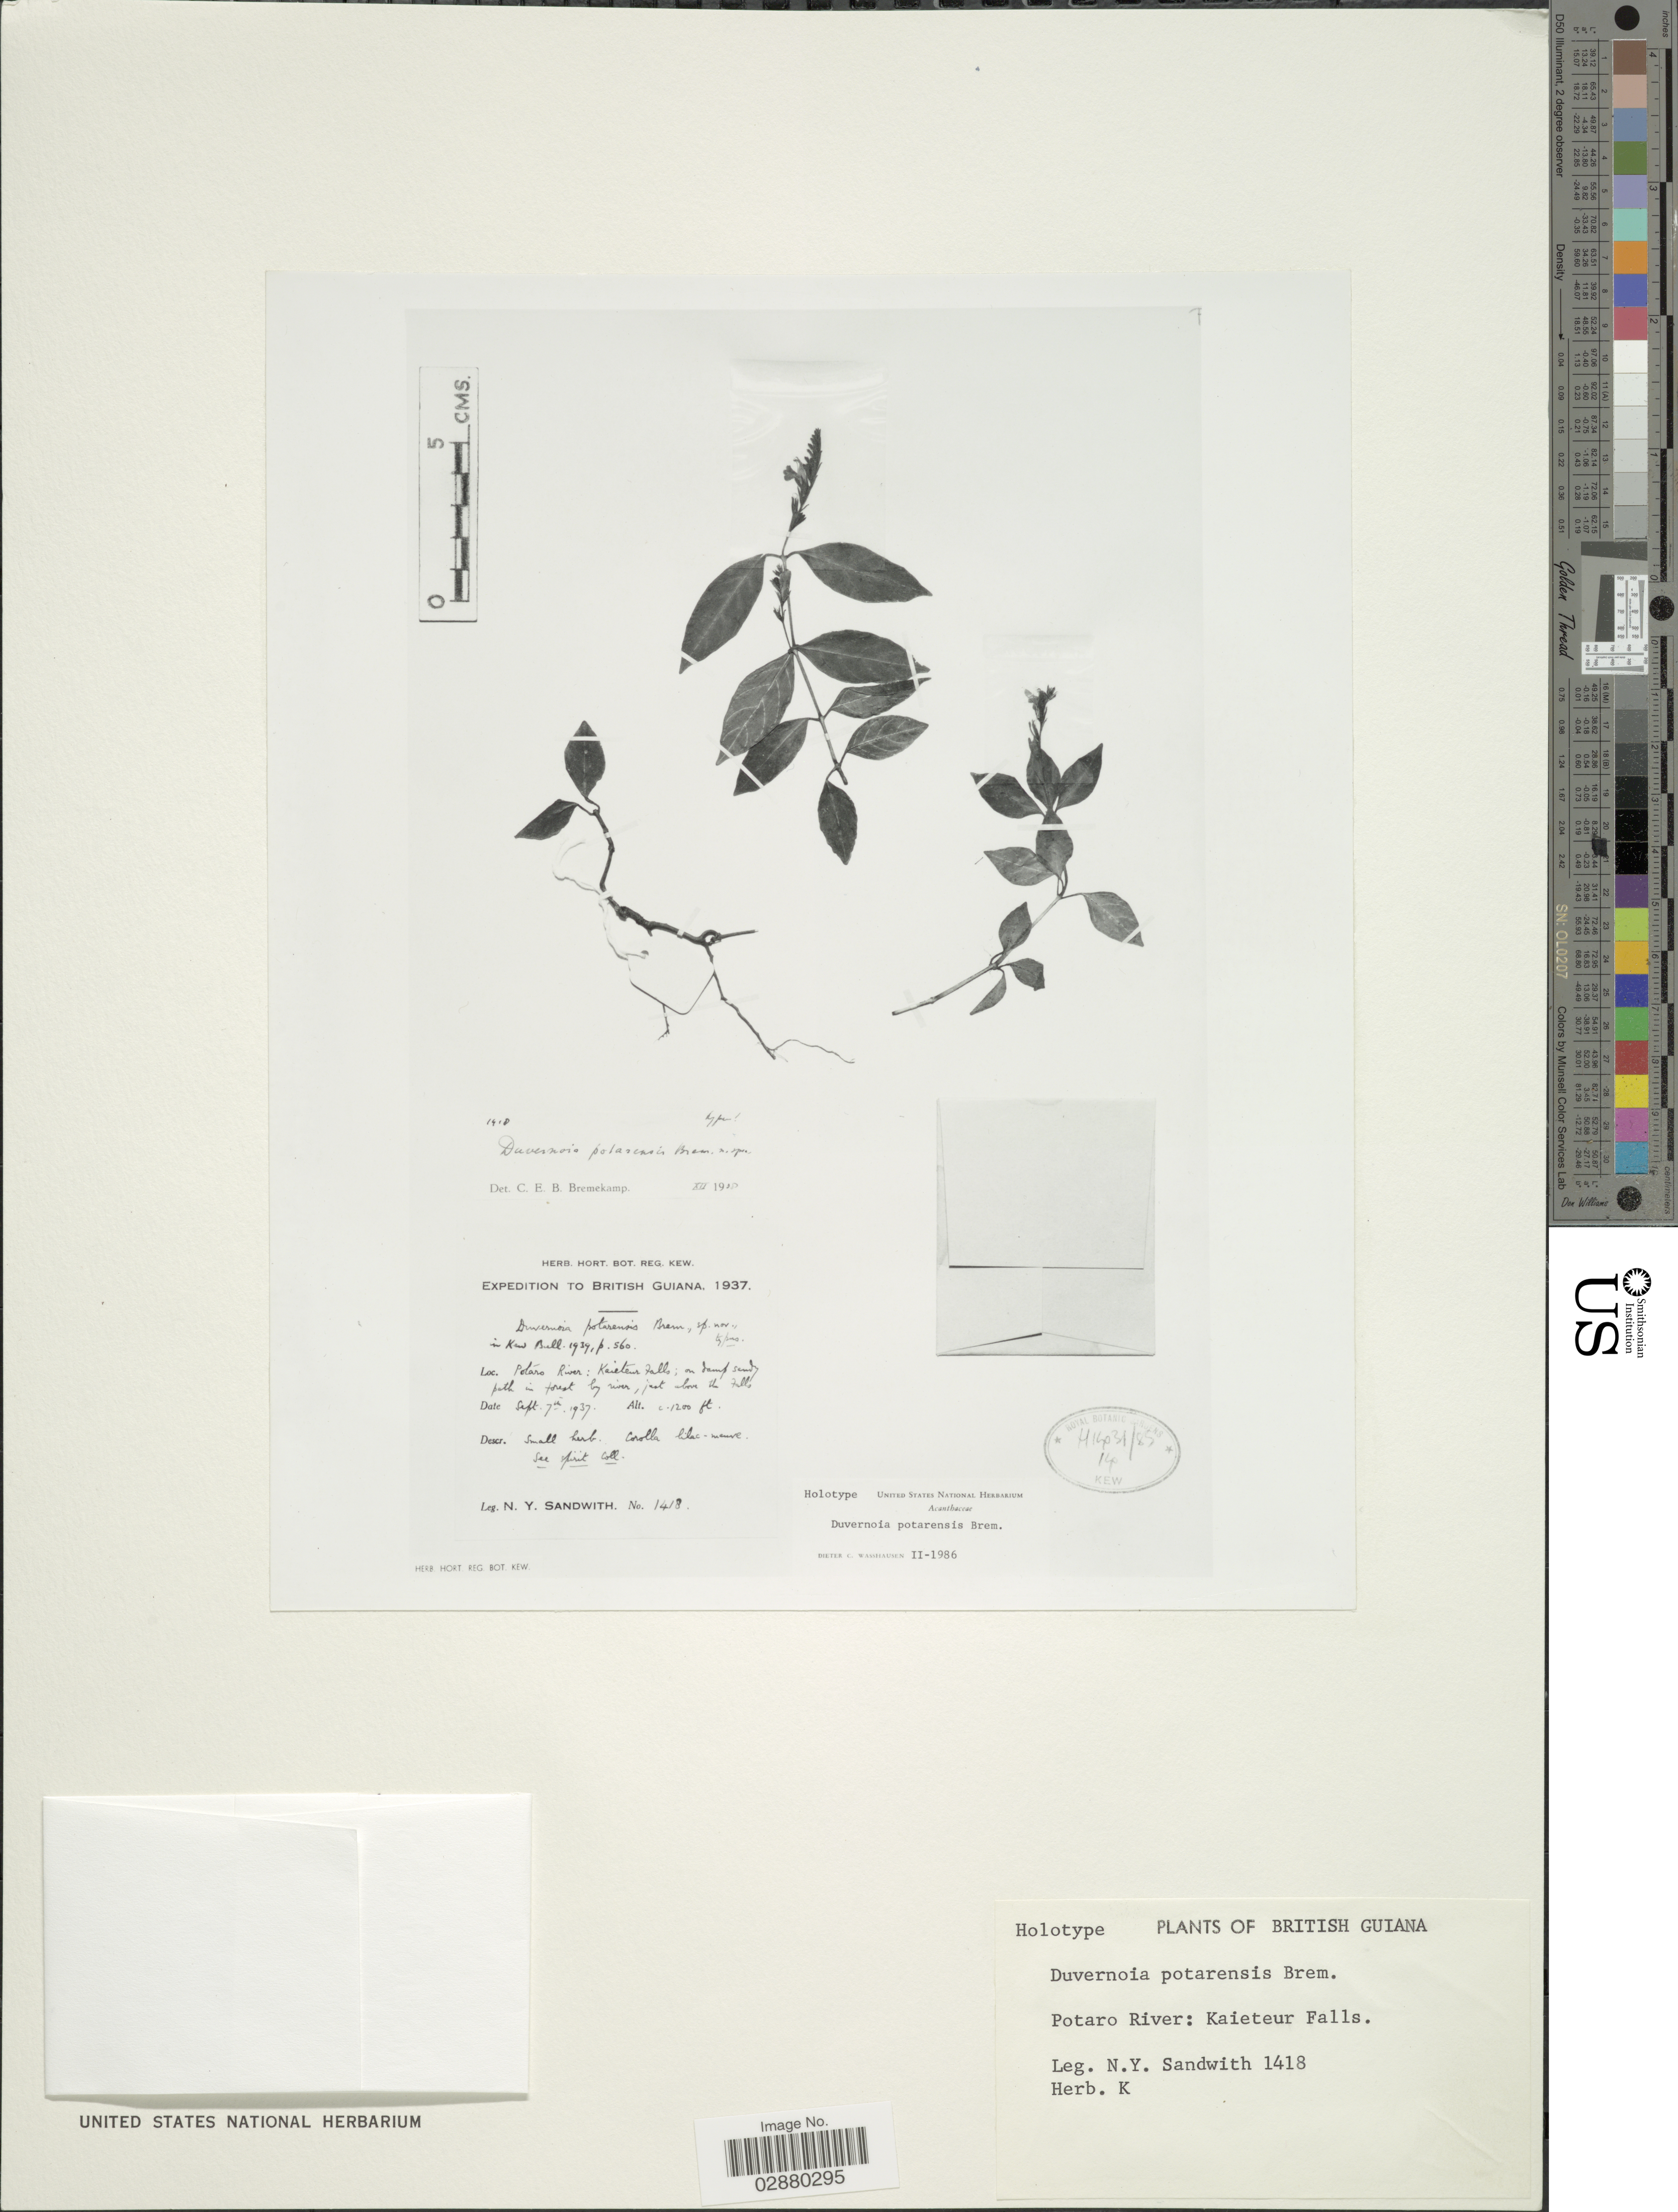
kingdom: Plantae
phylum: Tracheophyta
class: Magnoliopsida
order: Lamiales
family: Acanthaceae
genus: Justicia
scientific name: Justicia potarensis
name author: (Bremek.) Wassh.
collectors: N. Y. Sandwith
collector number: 1418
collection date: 1937-09-07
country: Guyana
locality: British Guiana, Potaro River: Kaieteur Falls.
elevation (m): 366